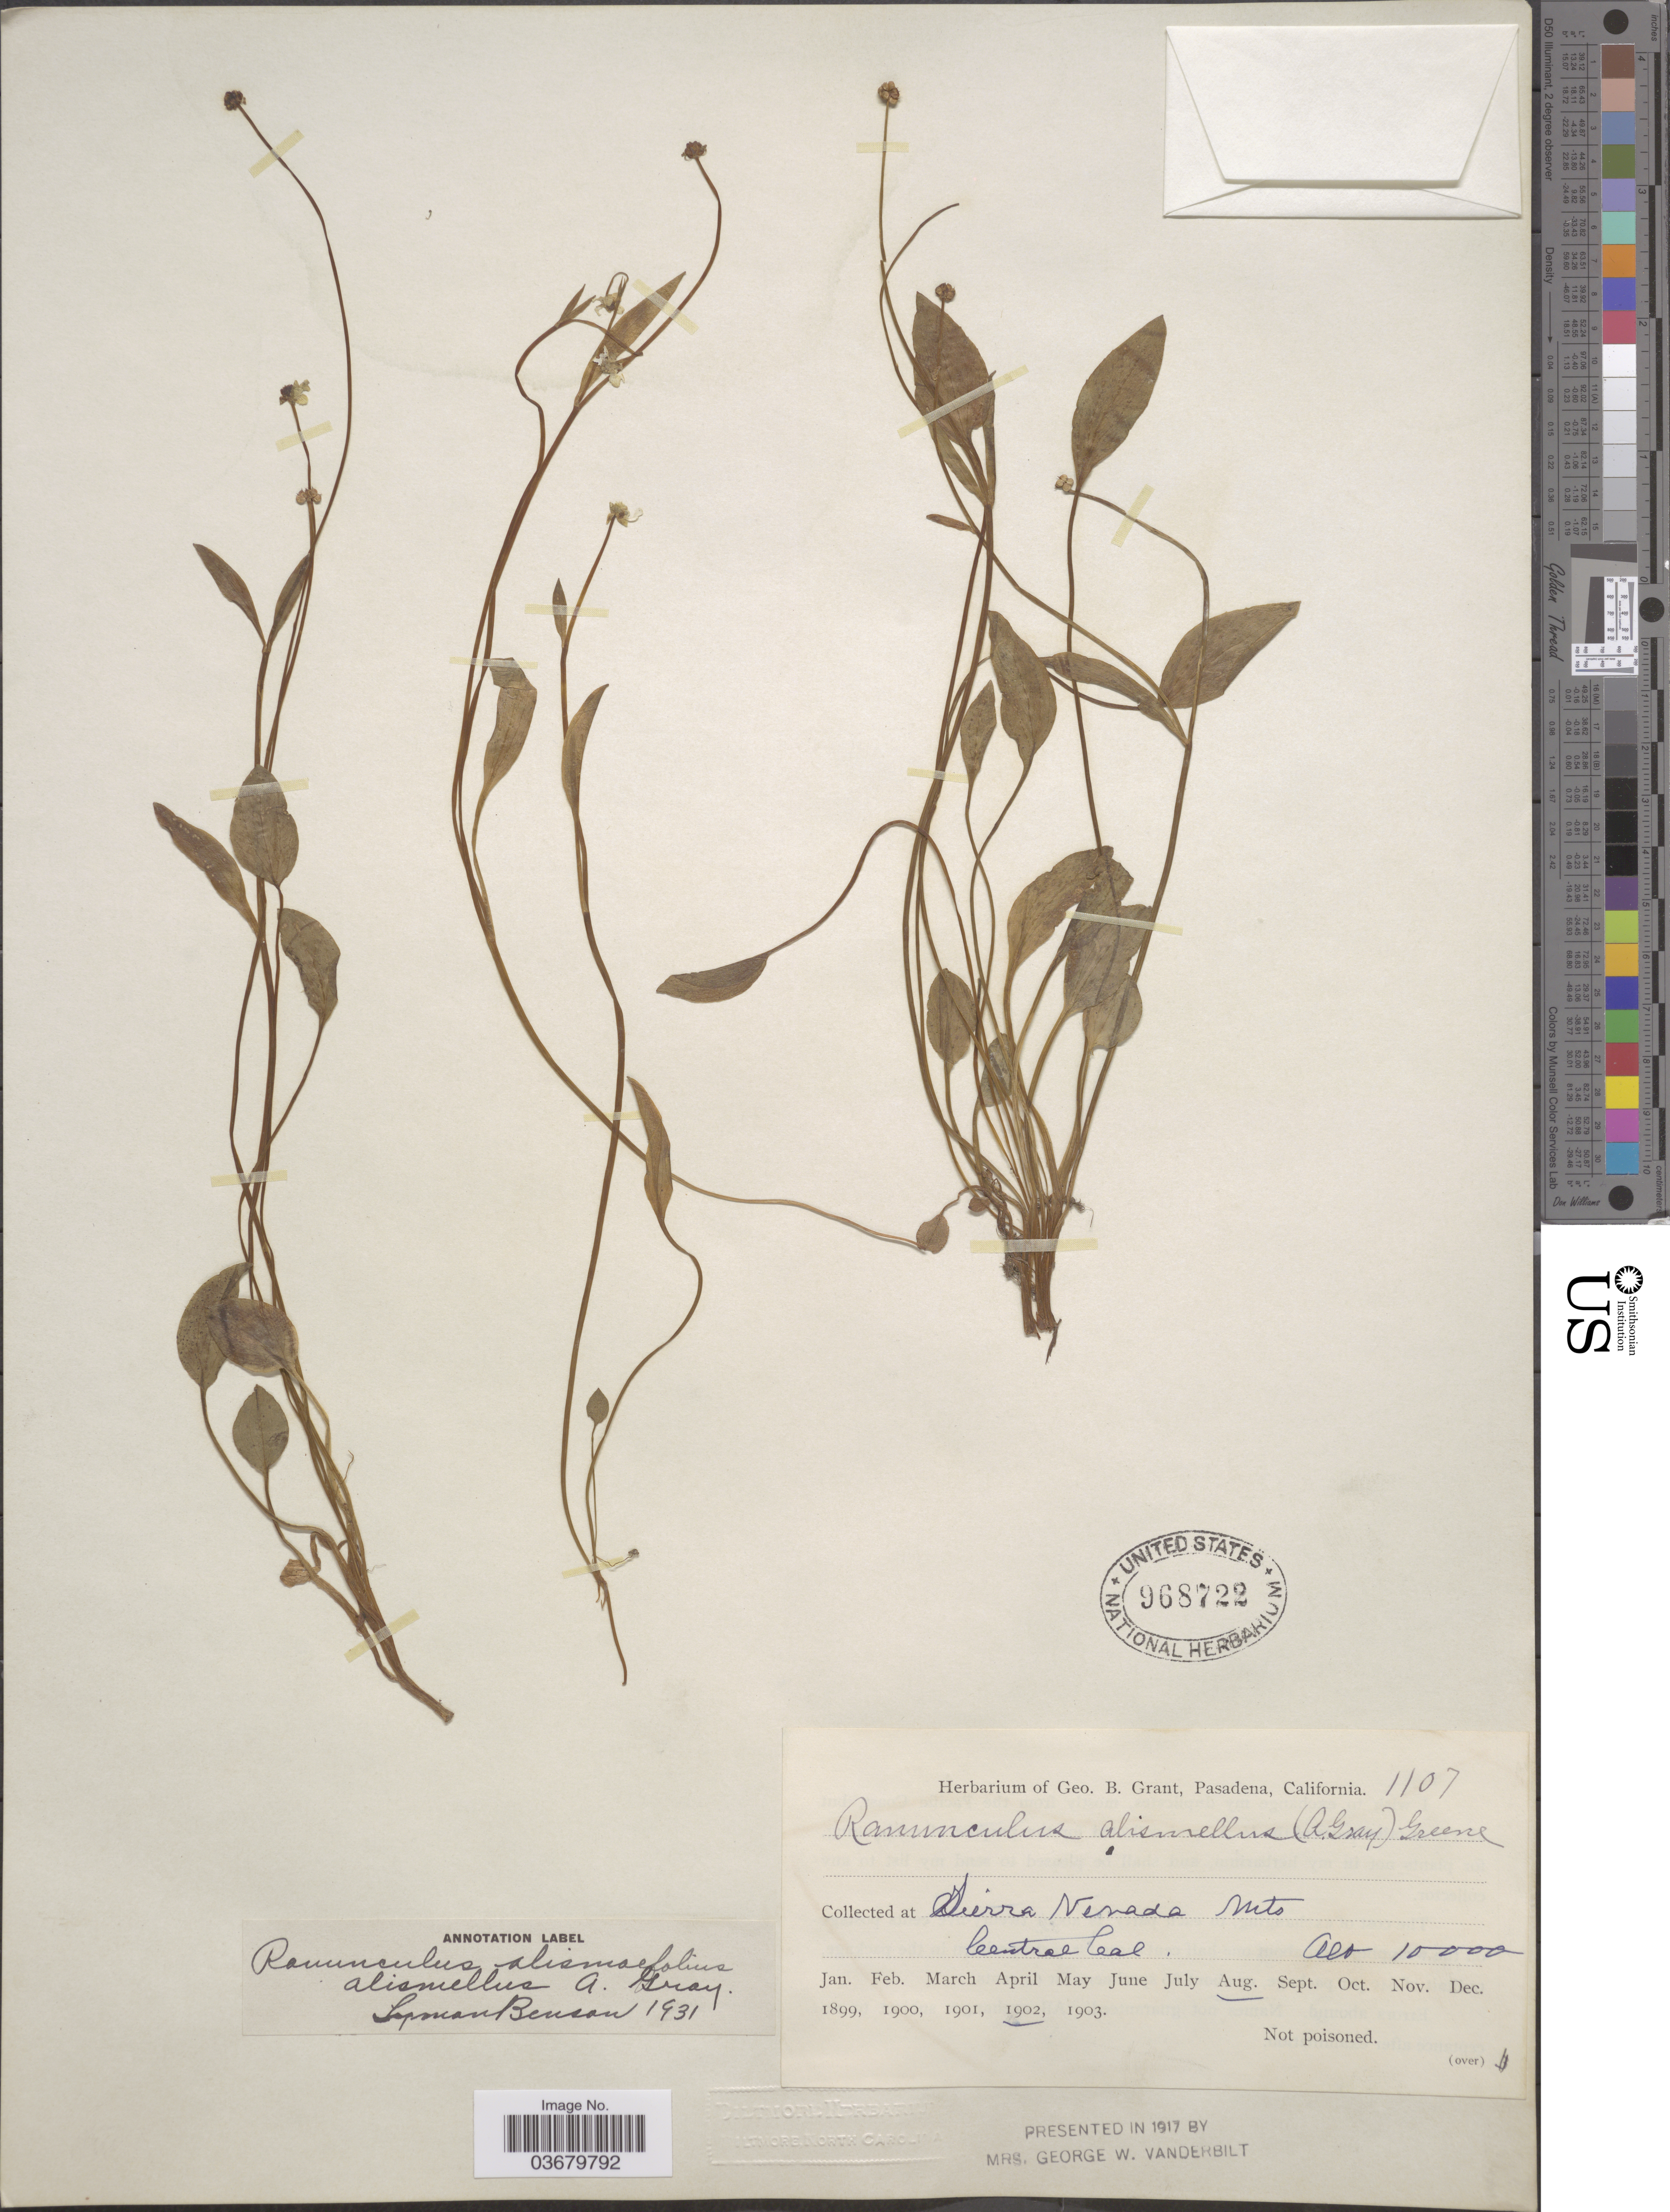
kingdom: Plantae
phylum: Tracheophyta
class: Magnoliopsida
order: Ranunculales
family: Ranunculaceae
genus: Ranunculus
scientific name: Ranunculus alismifolius var. alismellus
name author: A. Gray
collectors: ex herb. Geo. B. Grant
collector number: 1107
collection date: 1902-08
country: United States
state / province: California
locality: At Sierra Nevada Mts. Central Cal.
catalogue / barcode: US 968722